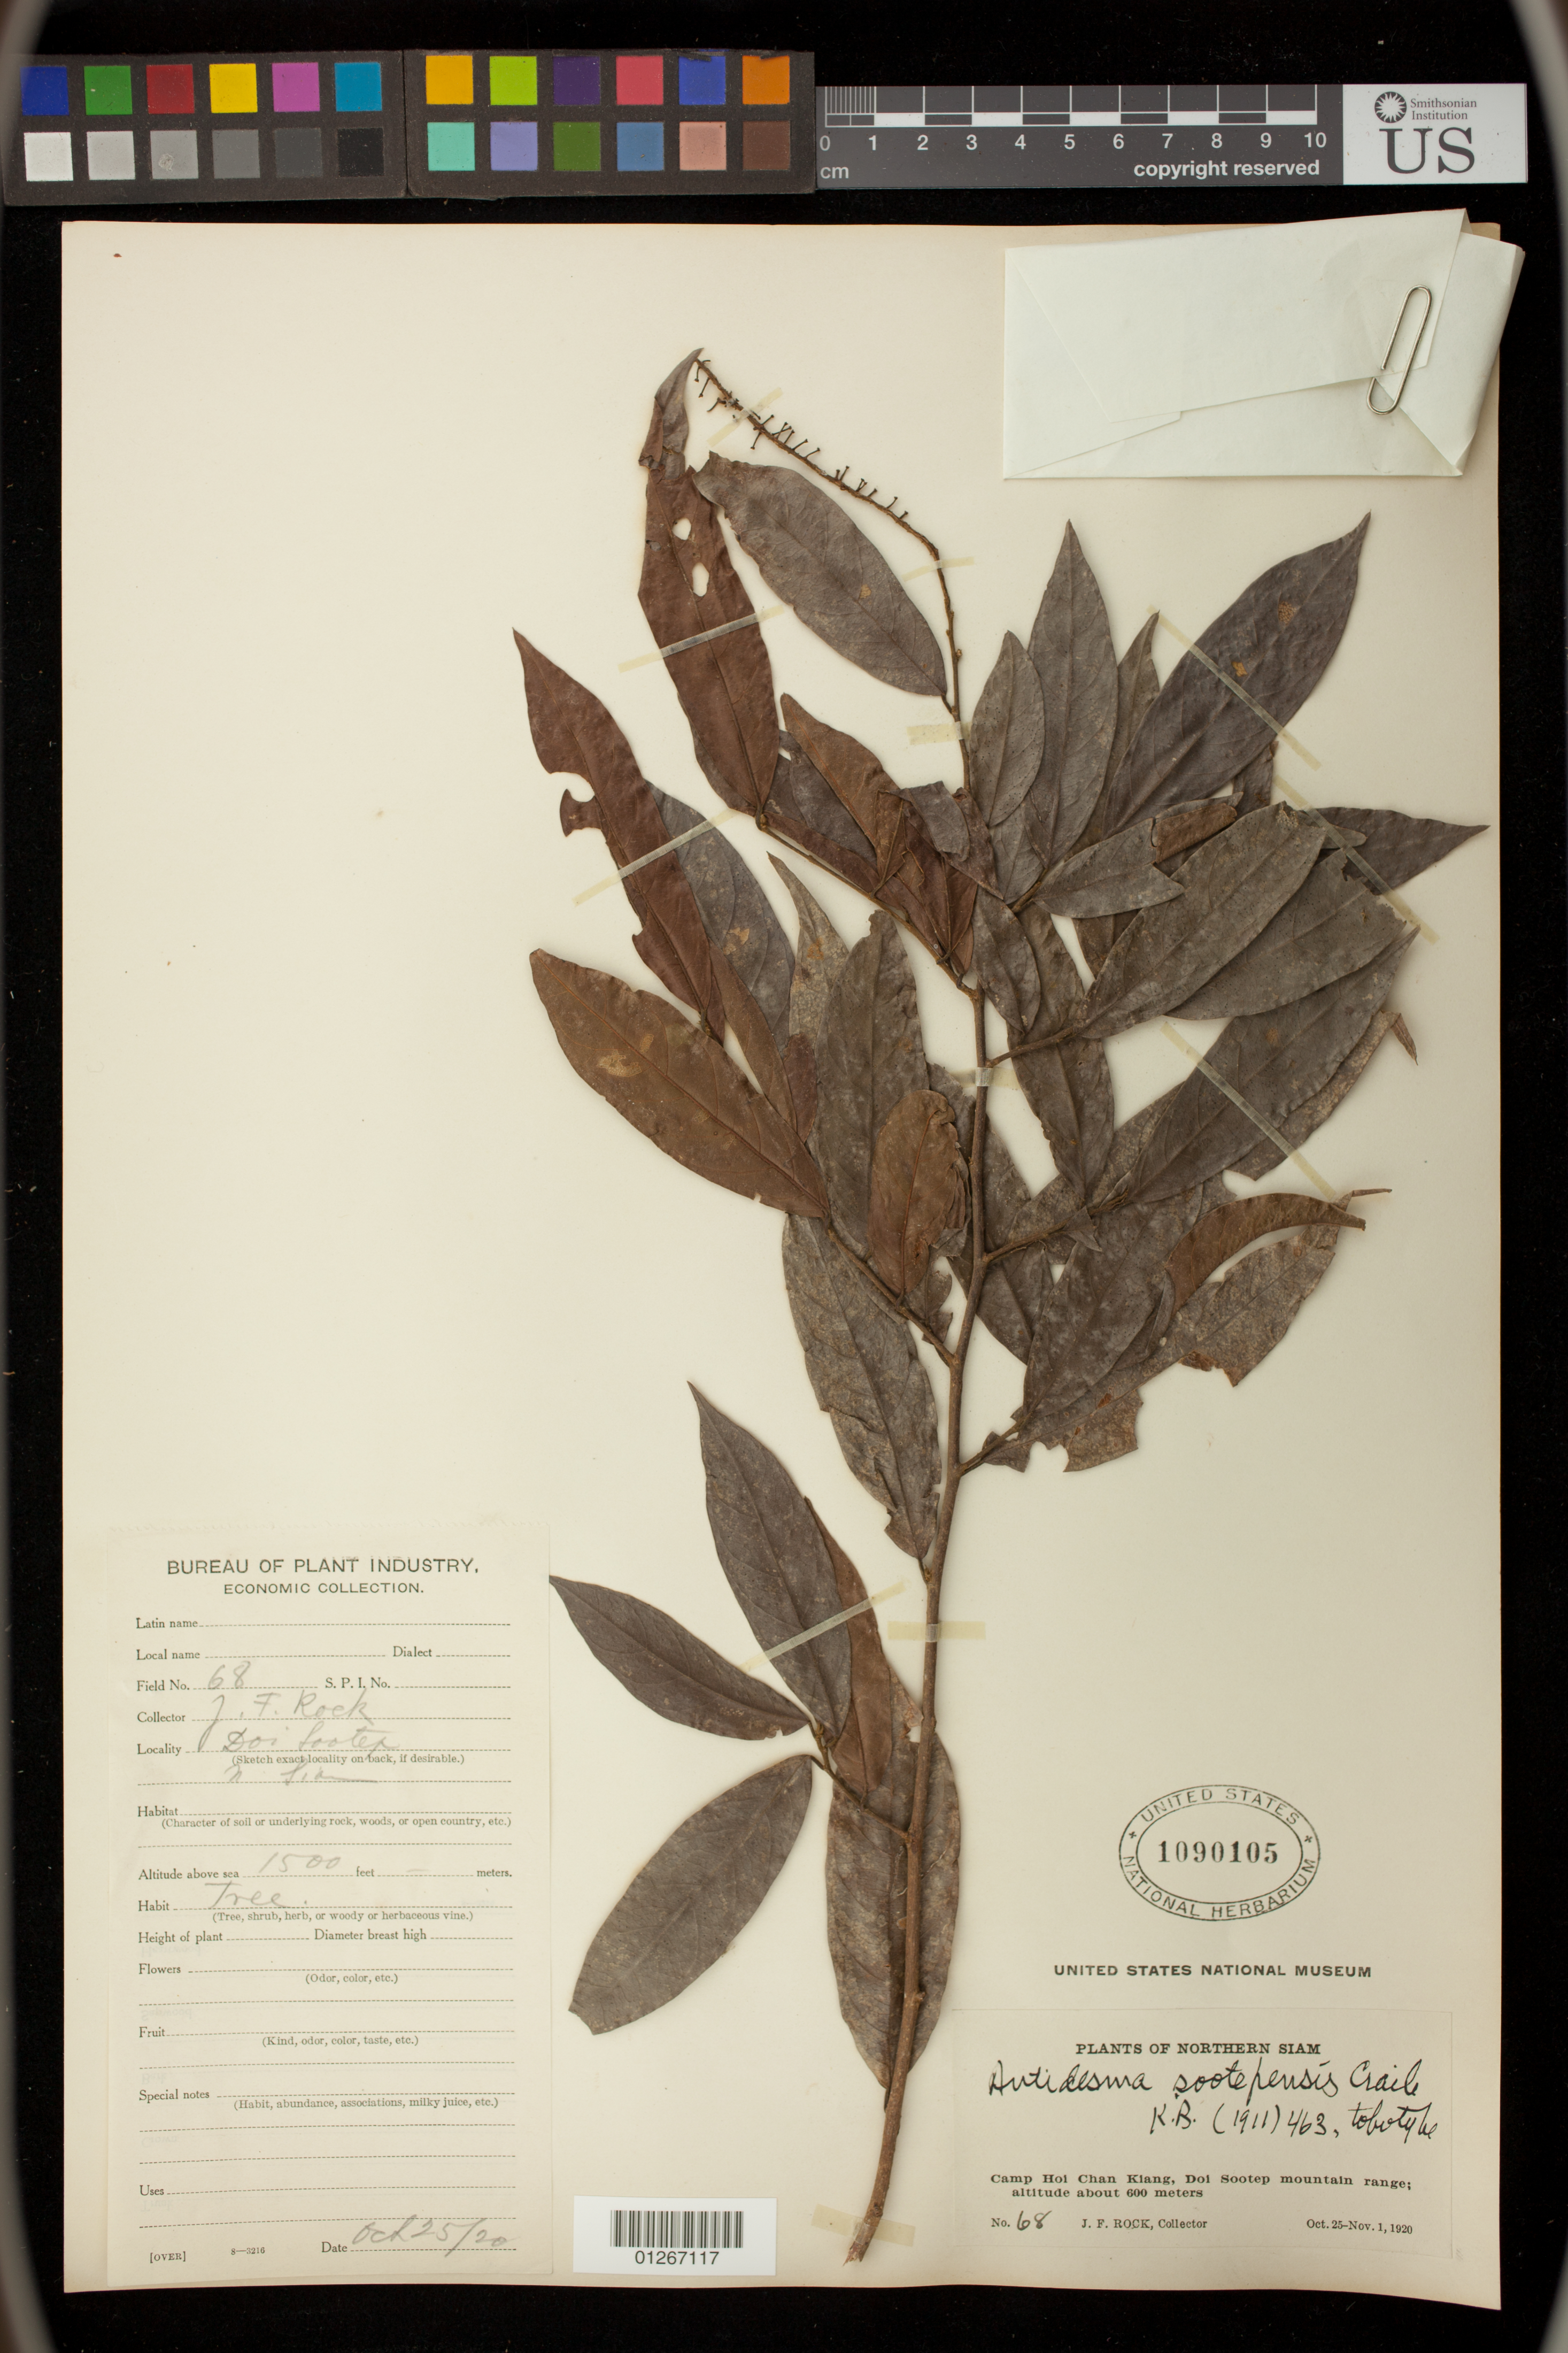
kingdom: Plantae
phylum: Tracheophyta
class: Magnoliopsida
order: Malpighiales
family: Phyllanthaceae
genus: Antidesma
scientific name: Antidesma sootepense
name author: Craib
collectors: J. Rock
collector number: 68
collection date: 1920-10-25/1920-11-01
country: Thailand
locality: Camp Hoi Chan Kiang, Doi Sootep mountain range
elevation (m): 600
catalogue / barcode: US 1090105